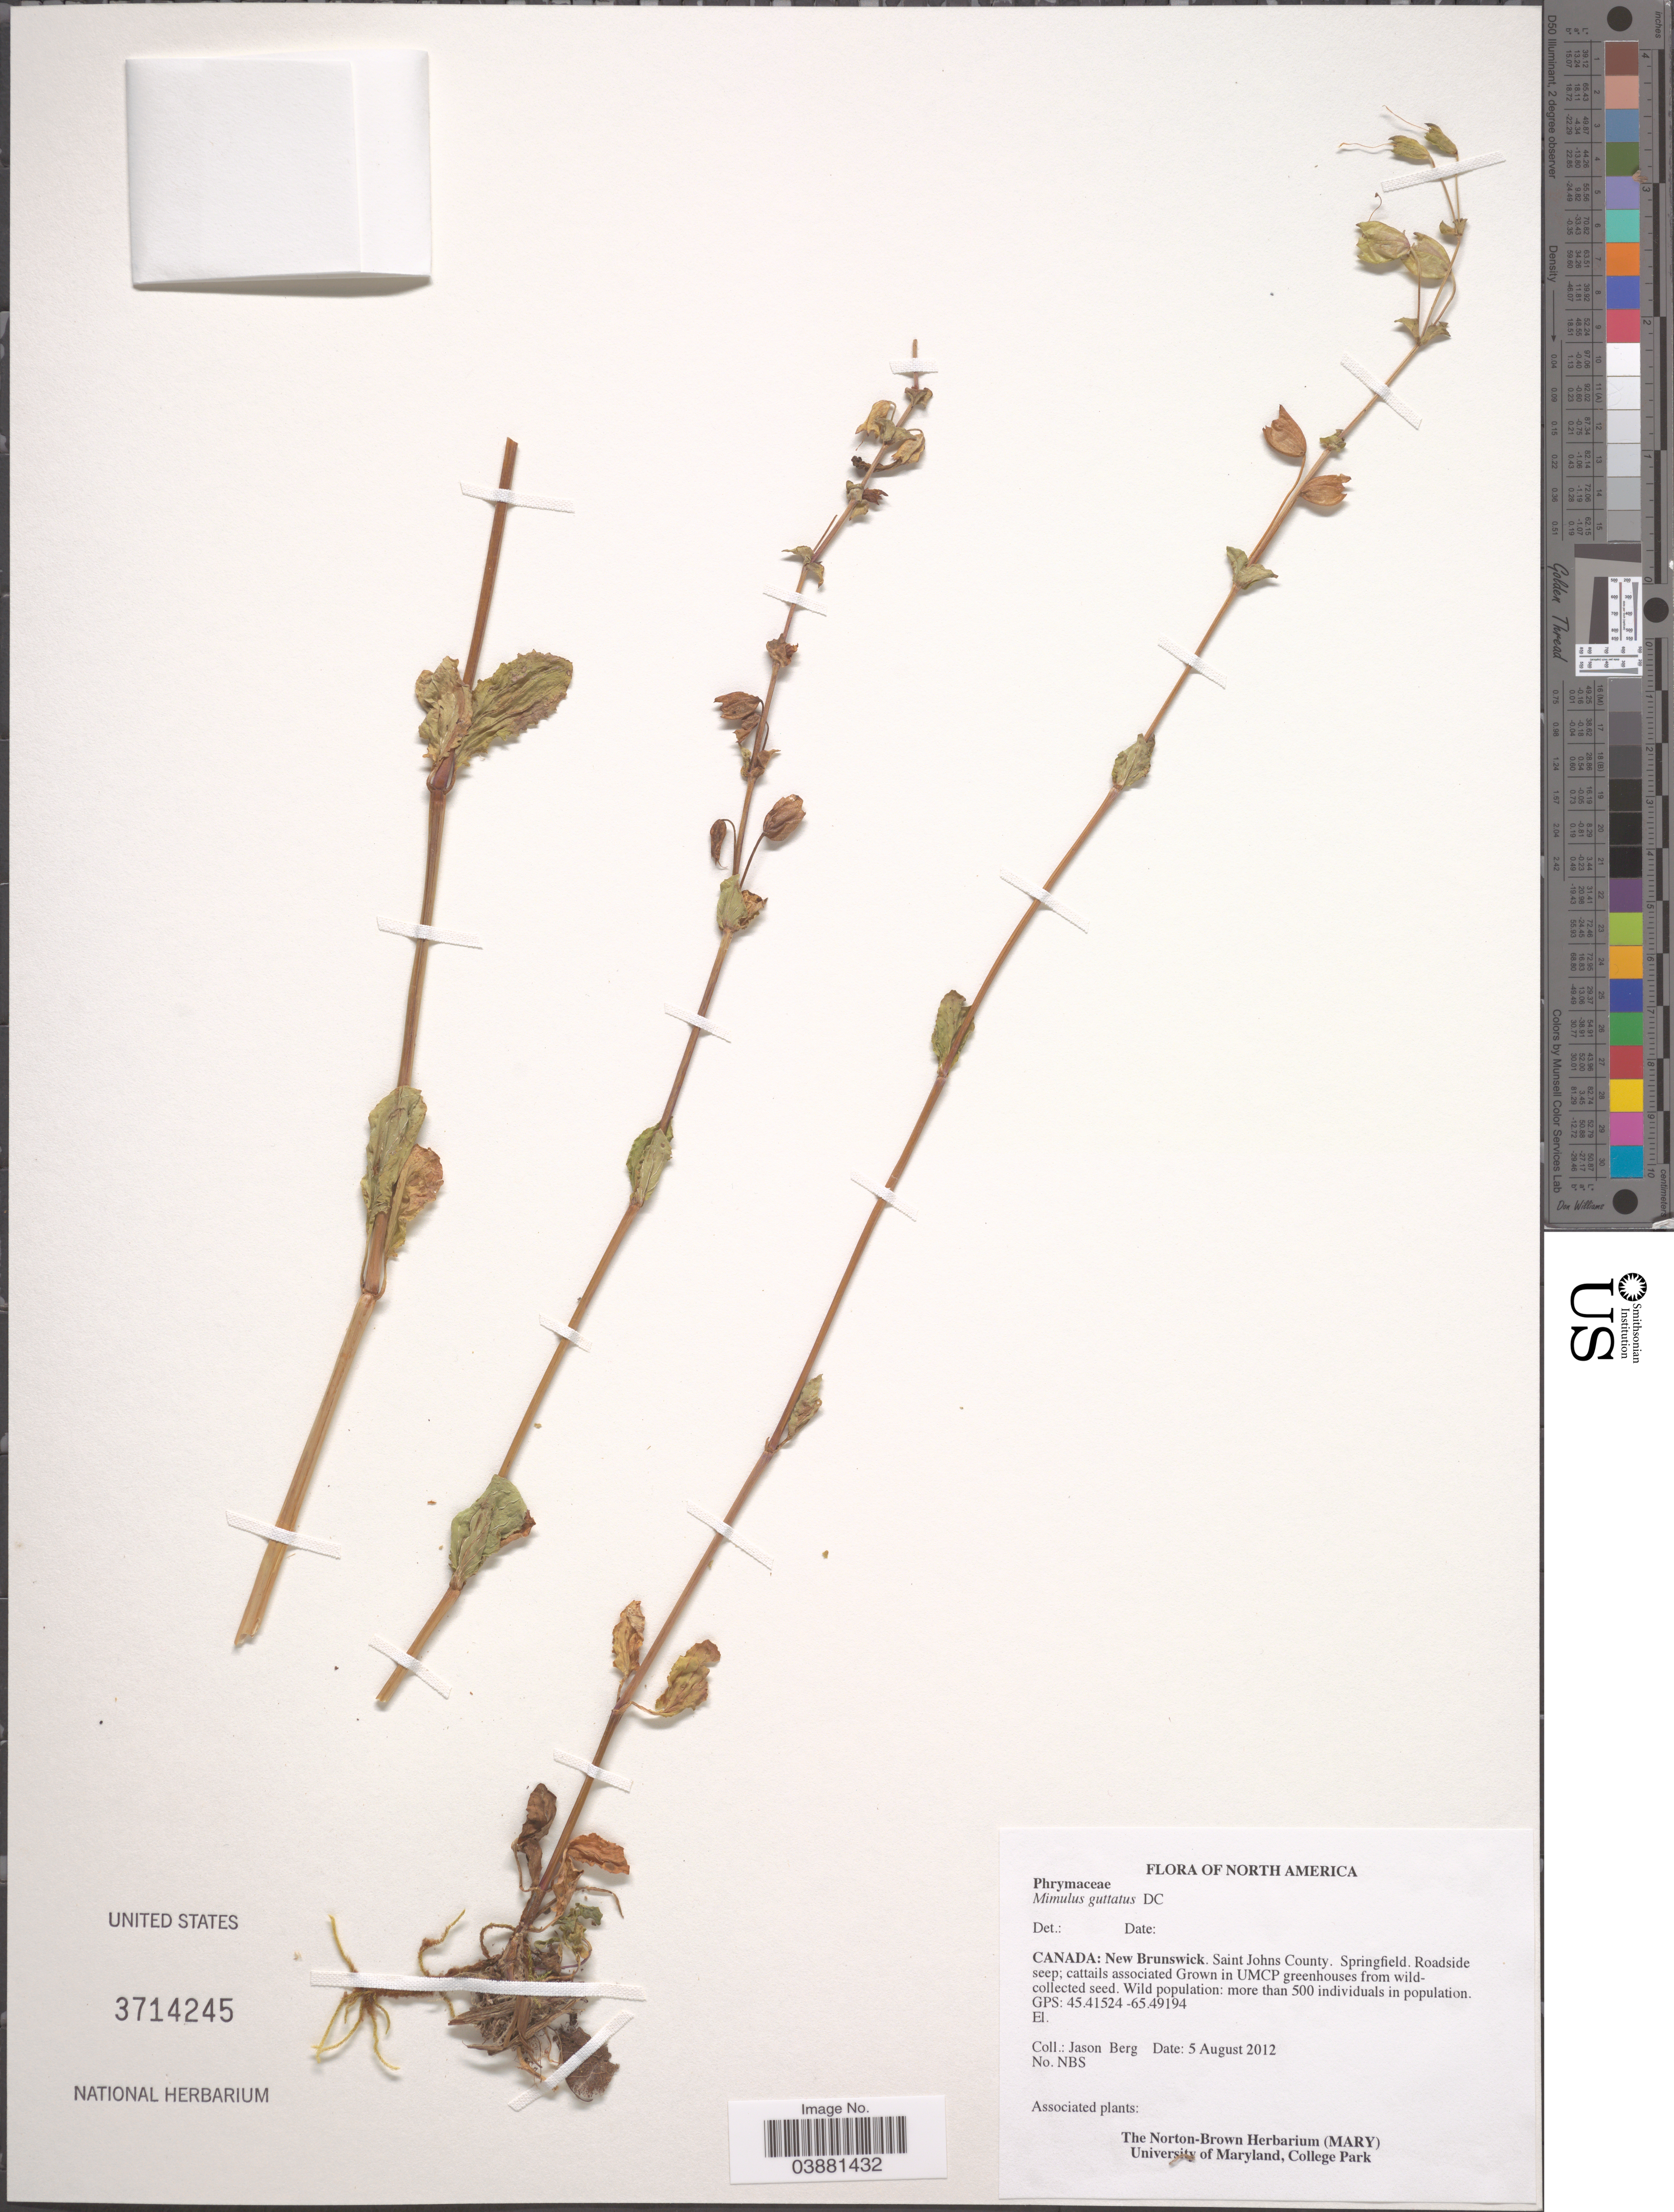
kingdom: Plantae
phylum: Tracheophyta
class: Magnoliopsida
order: Lamiales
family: Phrymaceae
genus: Mimulus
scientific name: Mimulus guttatus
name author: DC.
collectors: J. Berg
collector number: NBS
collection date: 2012-08-05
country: Canada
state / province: New Brunswick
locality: Saint Johns County. Springfield. Roadside seep. GPS: 45.41524 -65.49194.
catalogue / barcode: US 3714245